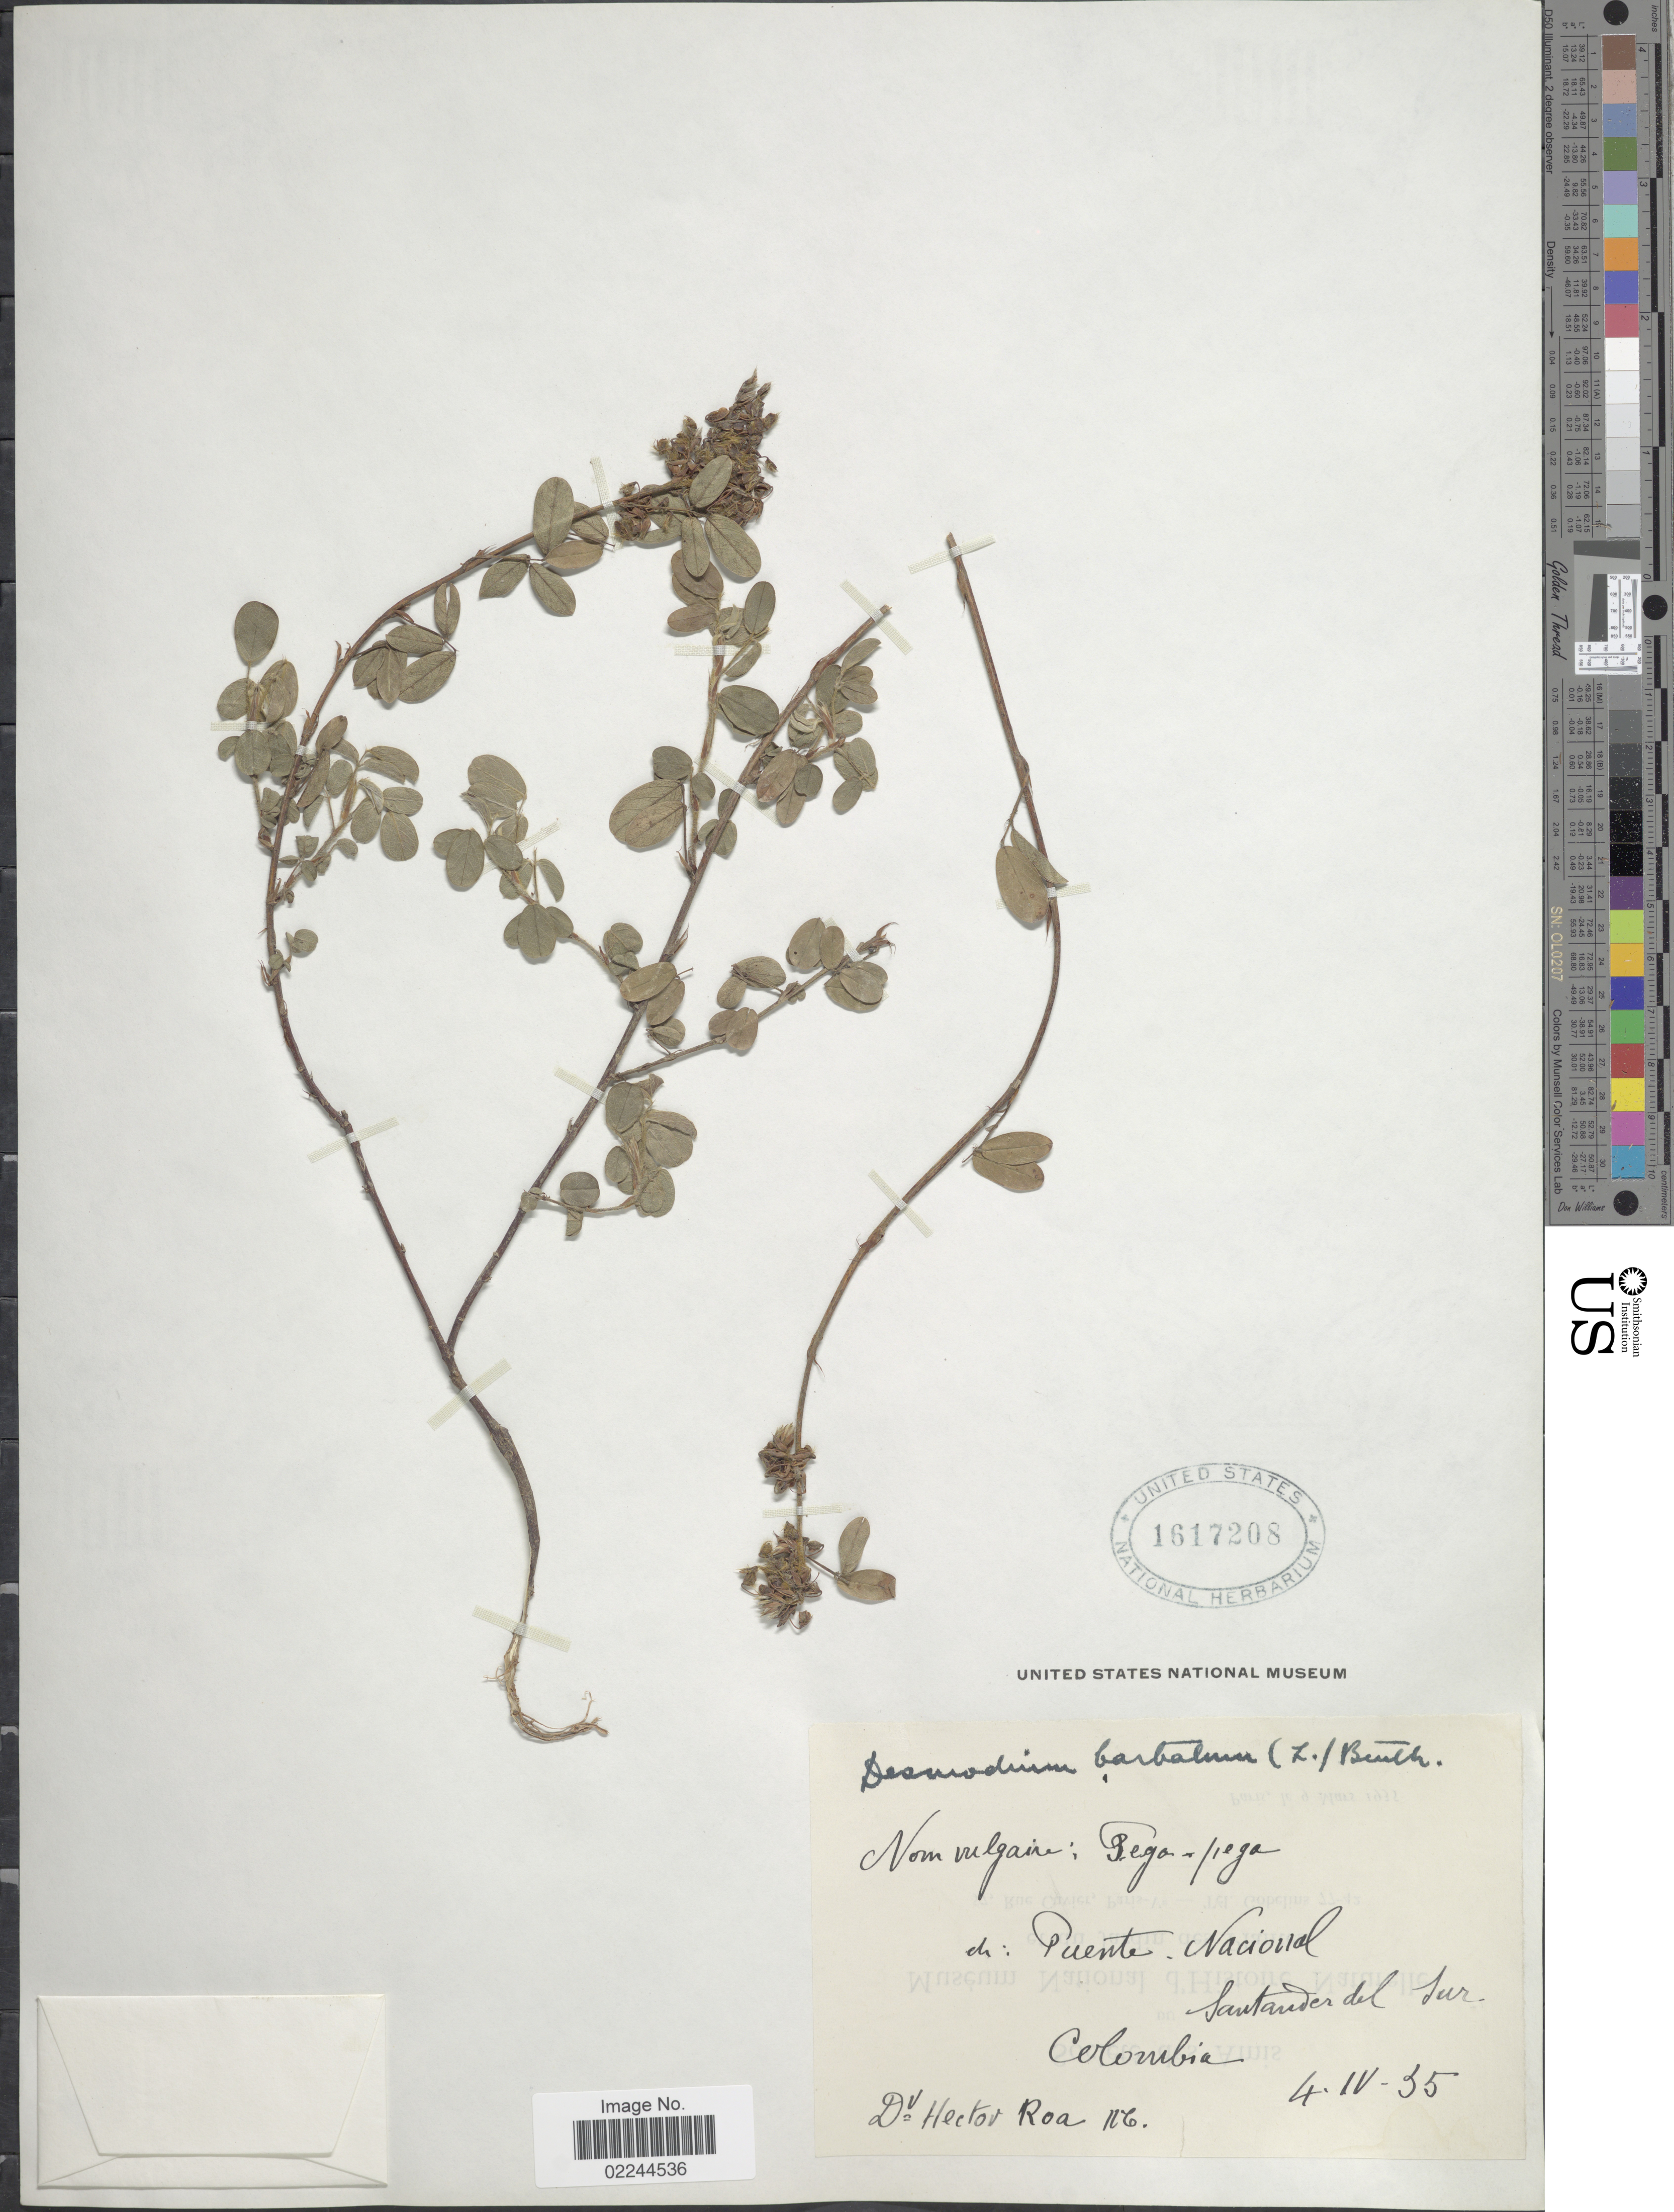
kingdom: Plantae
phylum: Tracheophyta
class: Magnoliopsida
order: Fabales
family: Fabaceae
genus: Grona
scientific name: Grona barbata var. barbata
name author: (L.) H. Ohashi & K. Ohashi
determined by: Strong, Mark T., (BOT), Smithsonian Institution - National Museum of Natural History (UNITED STATES)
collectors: H. Roa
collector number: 116*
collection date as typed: Transcribed d/m/y: 4/4/3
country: Colombia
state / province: Santander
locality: De [interpreted]: Puente Nacional, Santander del Sur.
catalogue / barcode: US 1617208